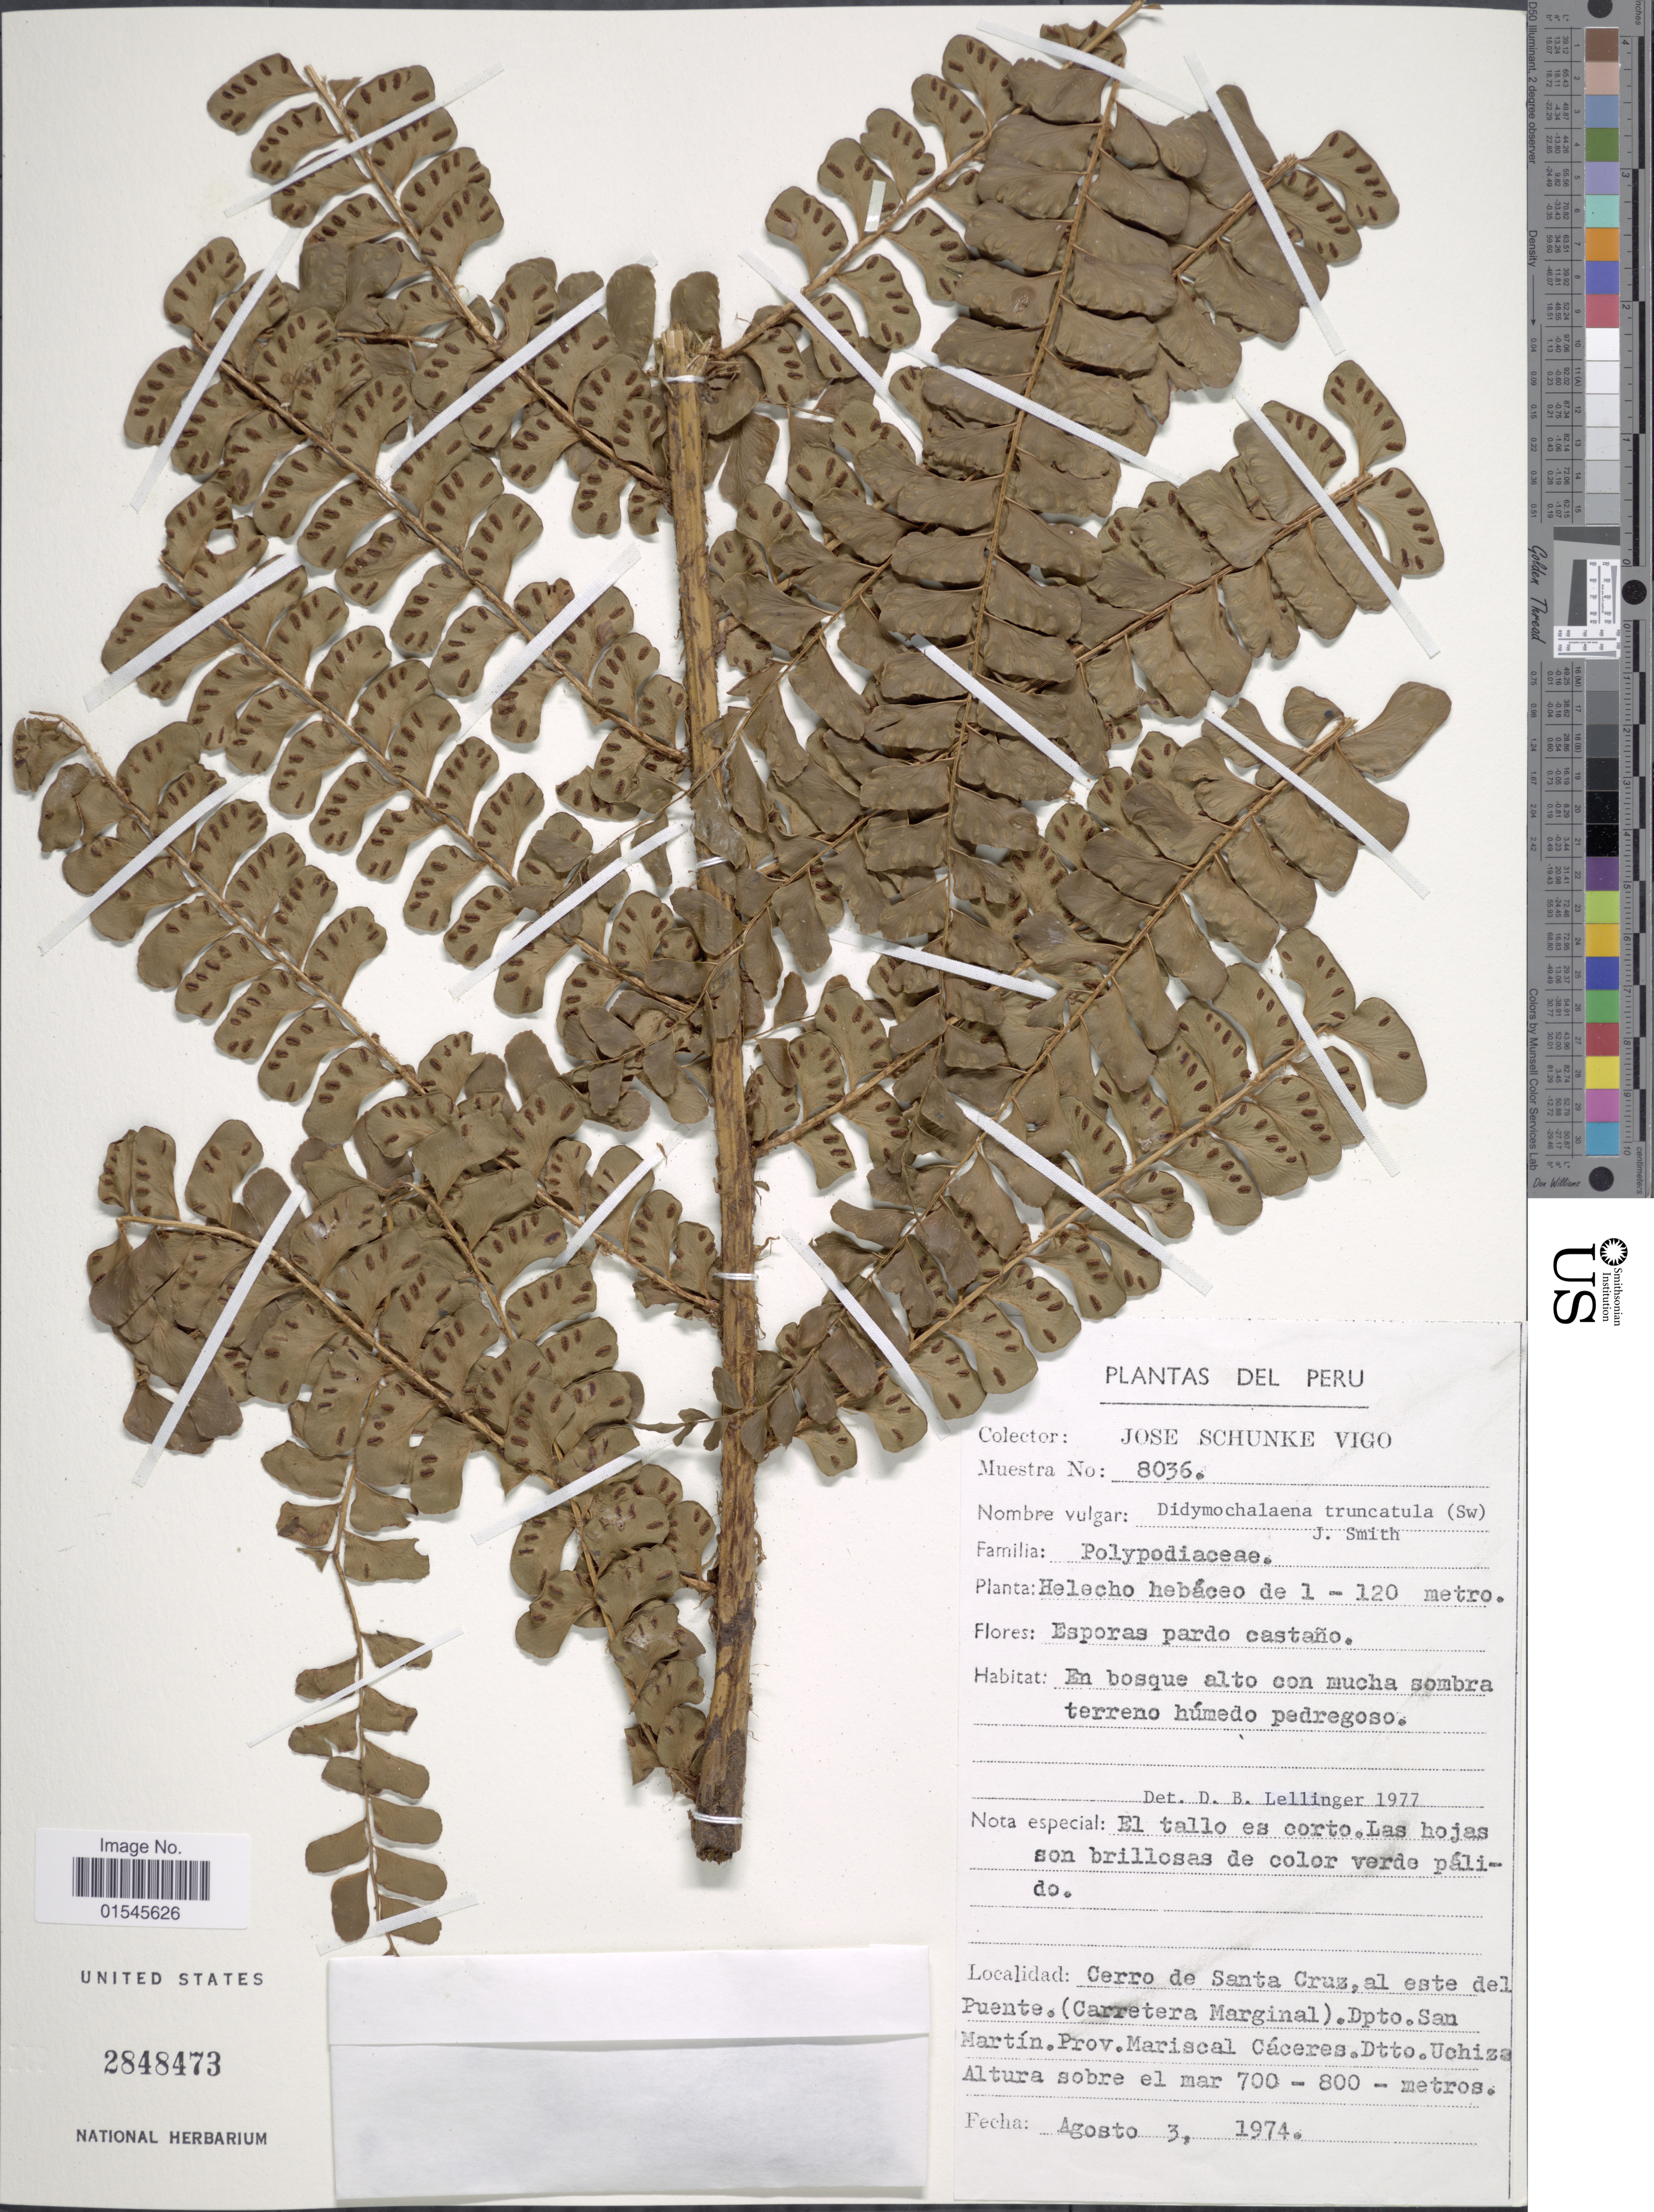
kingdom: Plantae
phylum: Tracheophyta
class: Polypodiopsida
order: Polypodiales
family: Didymochlaenaceae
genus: Didymochlaena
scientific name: Didymochlaena truncatula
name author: (Sw.) J. Sm.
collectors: J. Schunke Vigo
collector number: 8036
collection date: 1974-08-03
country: Peru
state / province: San Martín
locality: Cerro de Santa Cruz, al este del Puente. (Carretera Marginal) Dpto San Martín. Prov. Mariscal Cáceres. Dtto Uchiza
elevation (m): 700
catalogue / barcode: US 2848473